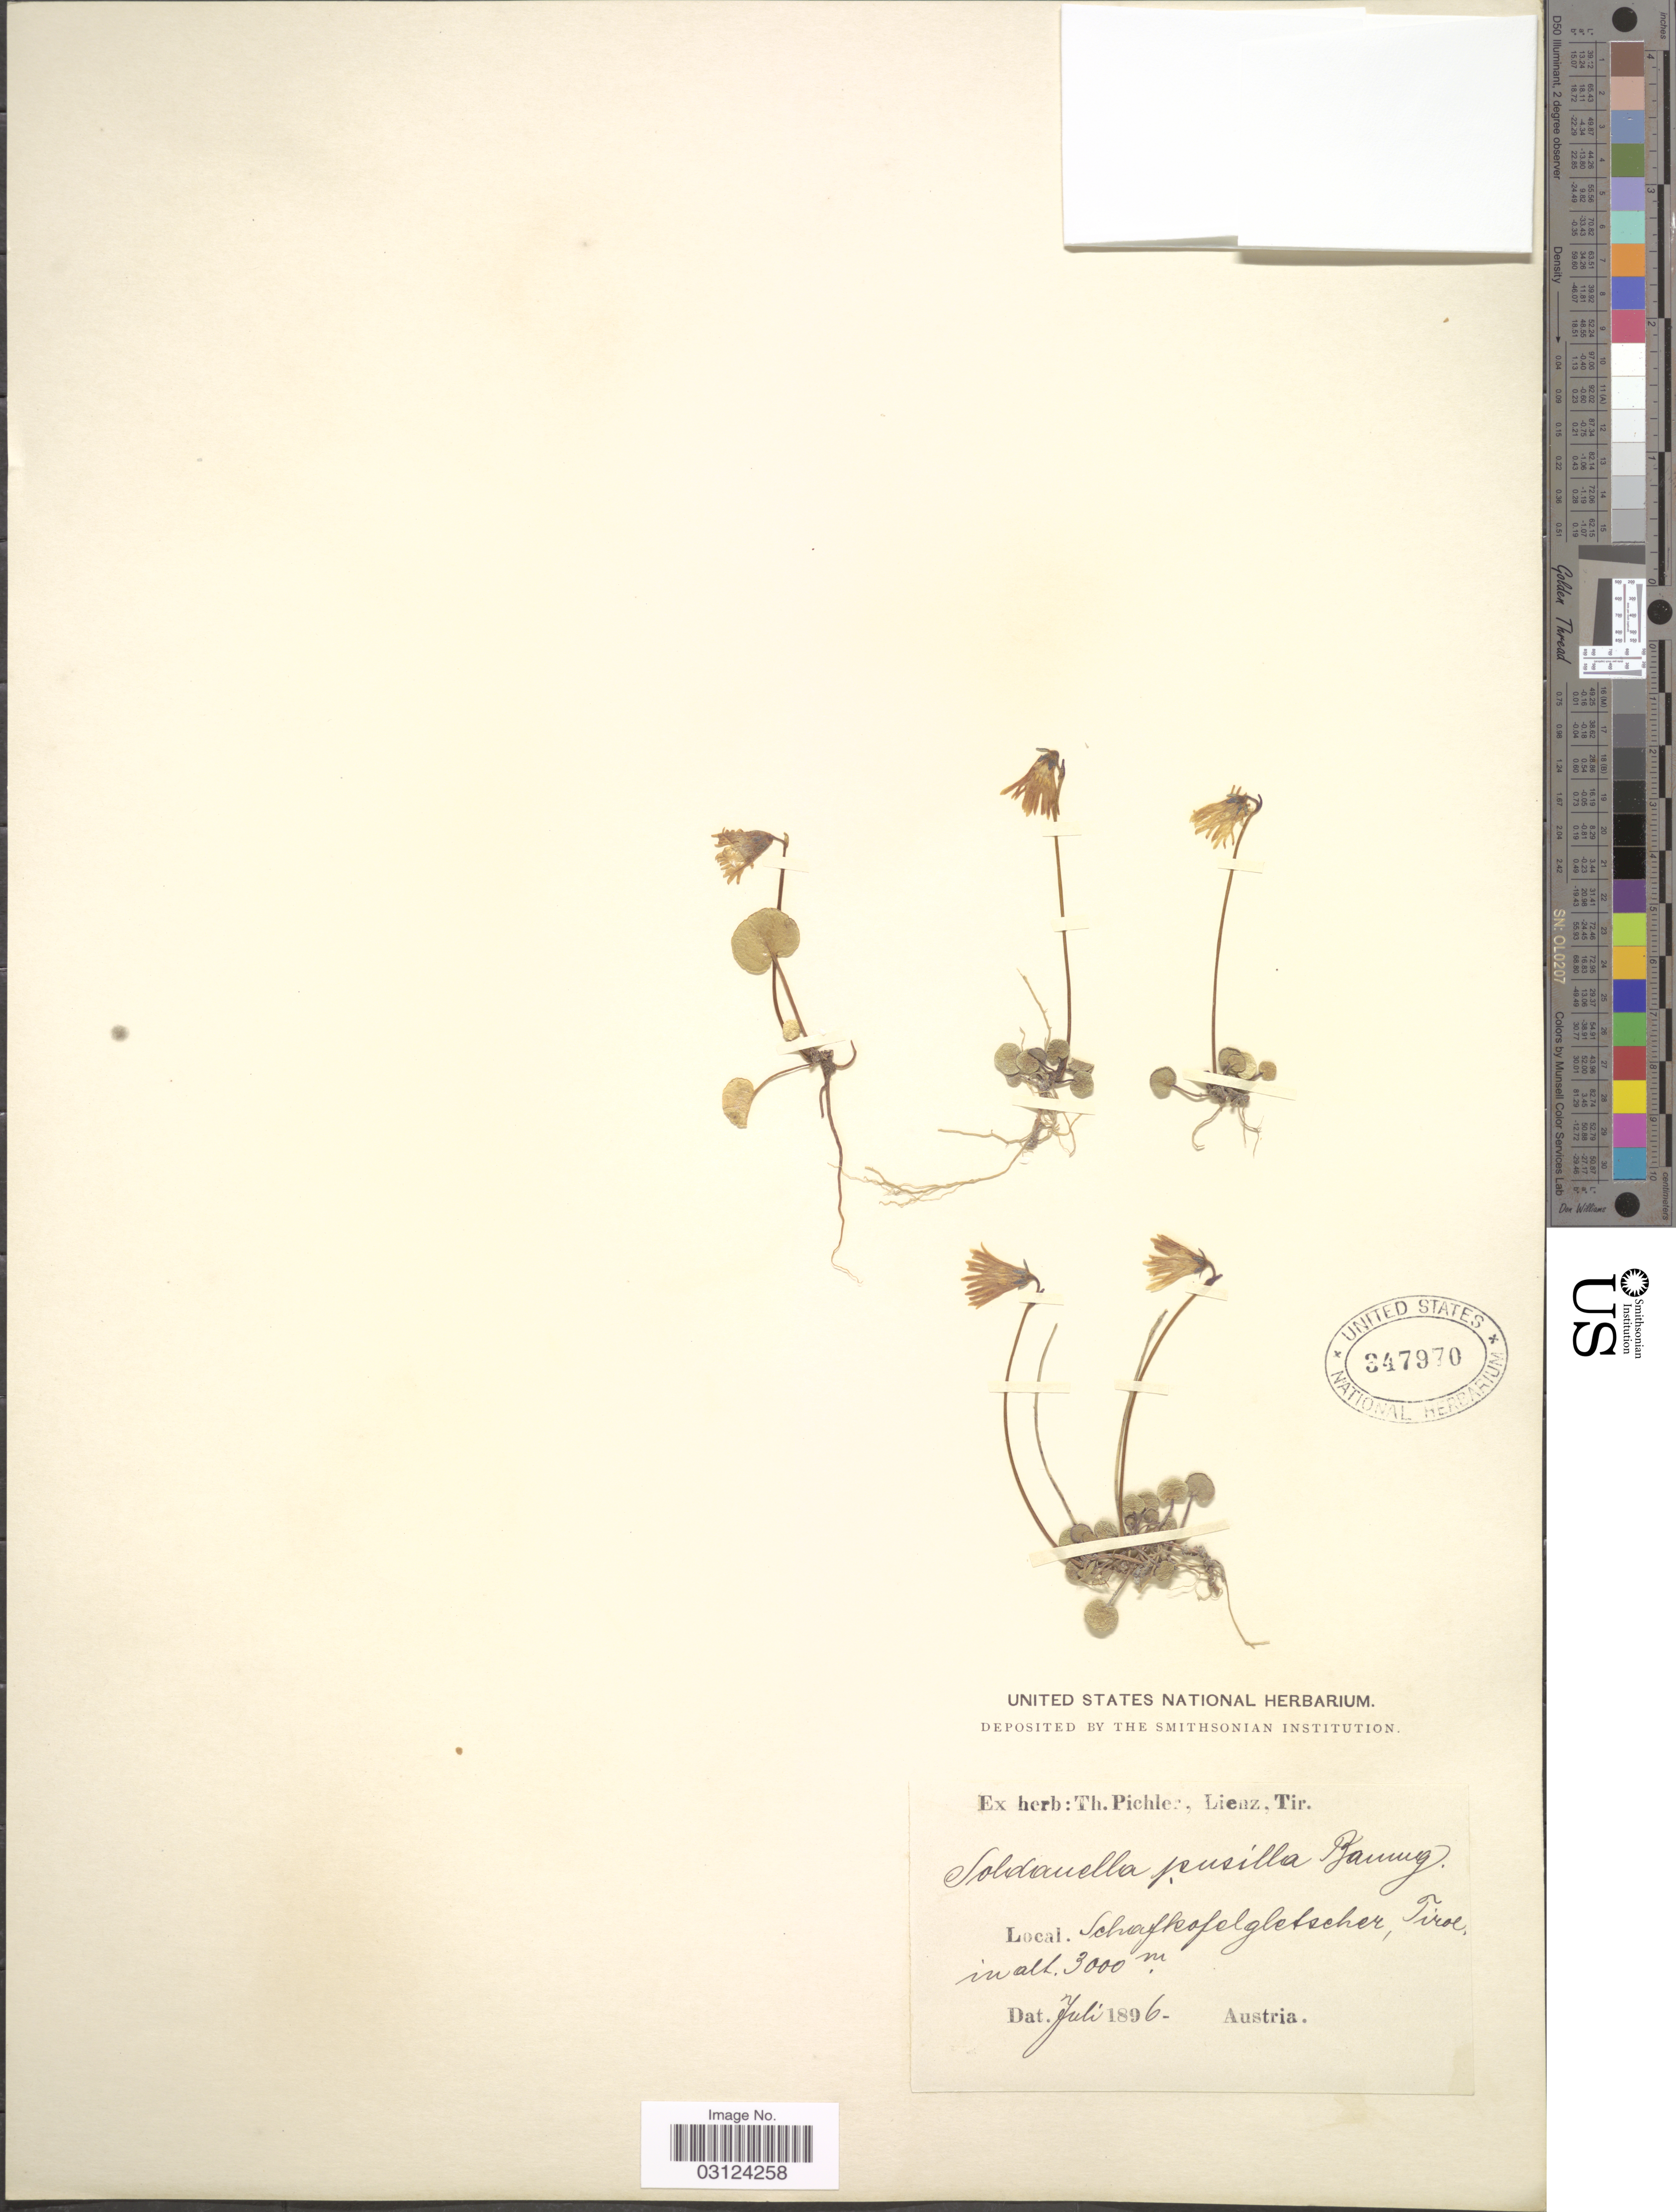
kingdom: Plantae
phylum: Tracheophyta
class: Magnoliopsida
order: Ericales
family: Primulaceae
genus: Soldanella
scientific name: Soldanella pusilla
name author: Baumg.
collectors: ex herb. T. Pichler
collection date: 1896-07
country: Austria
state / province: Tirol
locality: Schafkofelgletscher.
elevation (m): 3000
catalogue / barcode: US 347970